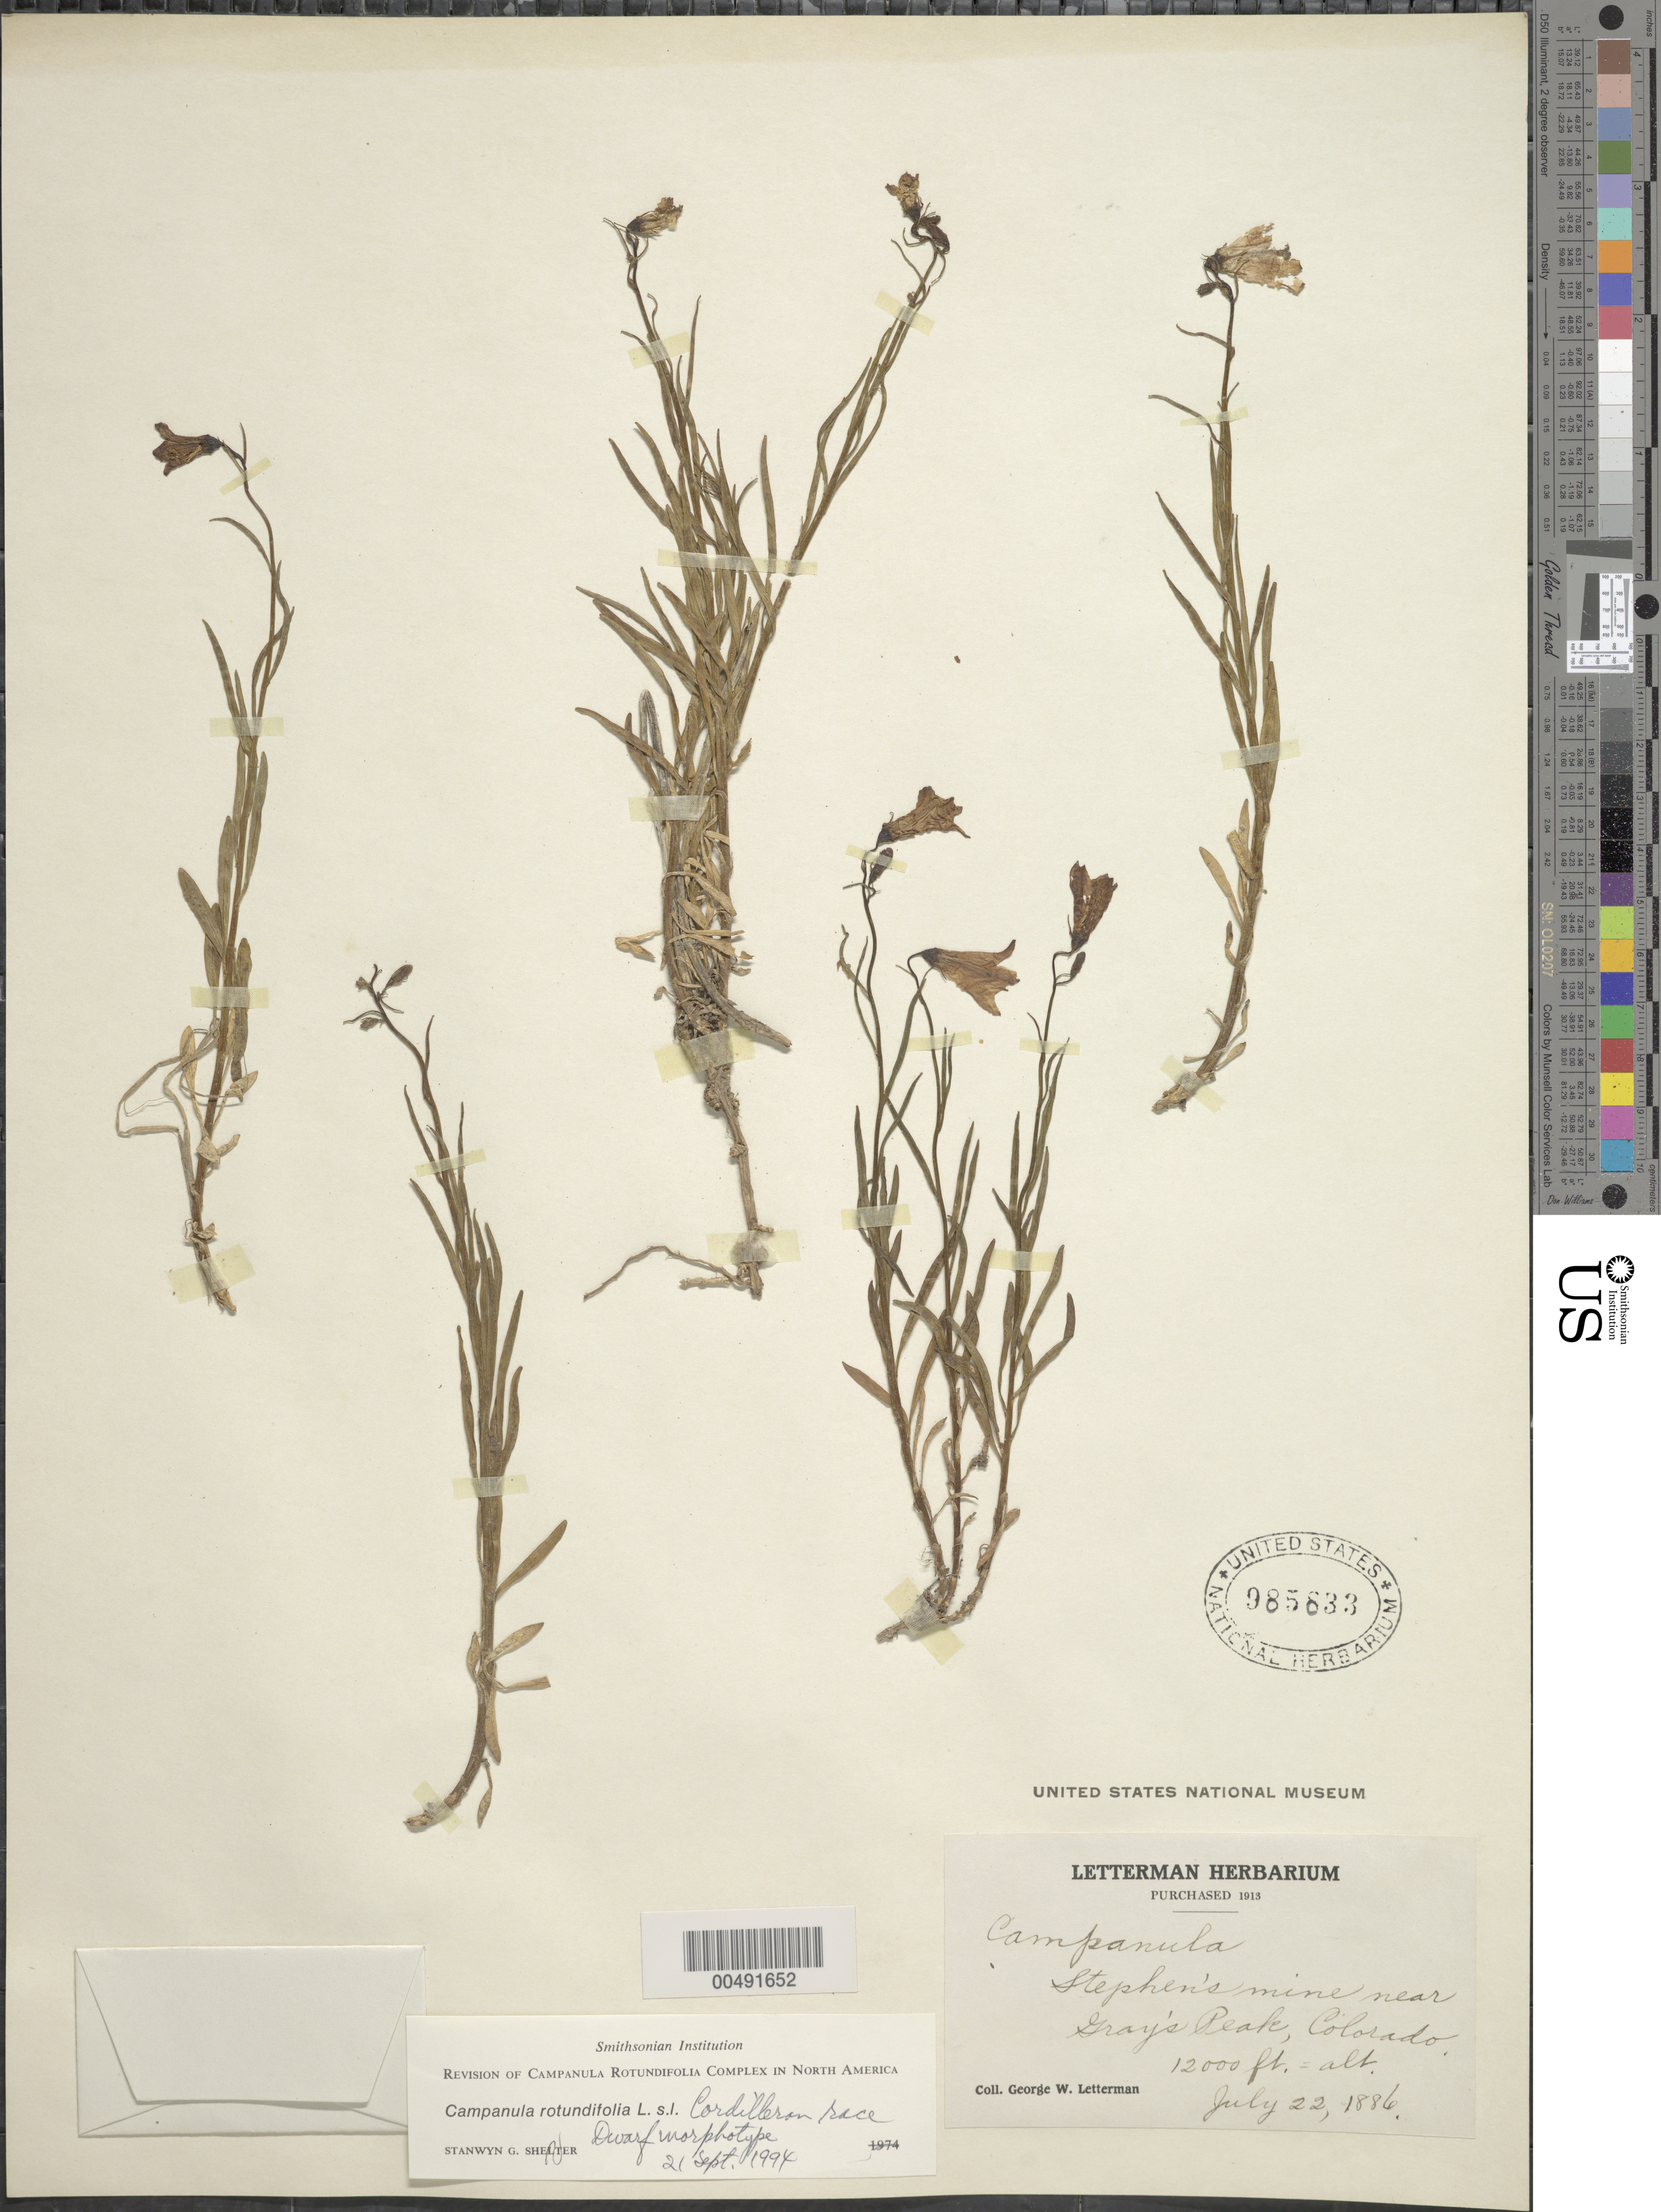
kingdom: Plantae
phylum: Tracheophyta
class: Magnoliopsida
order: Asterales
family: Campanulaceae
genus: Campanula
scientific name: Campanula rotundifolia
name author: L.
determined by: Shetler, Stanwyn G., (US), NMNH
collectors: G. W. Letterman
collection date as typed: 22 Jul 1886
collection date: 1886-07-22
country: United States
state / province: Colorado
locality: Stephen's Mine near Gray's Peak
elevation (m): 3658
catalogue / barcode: US 985833